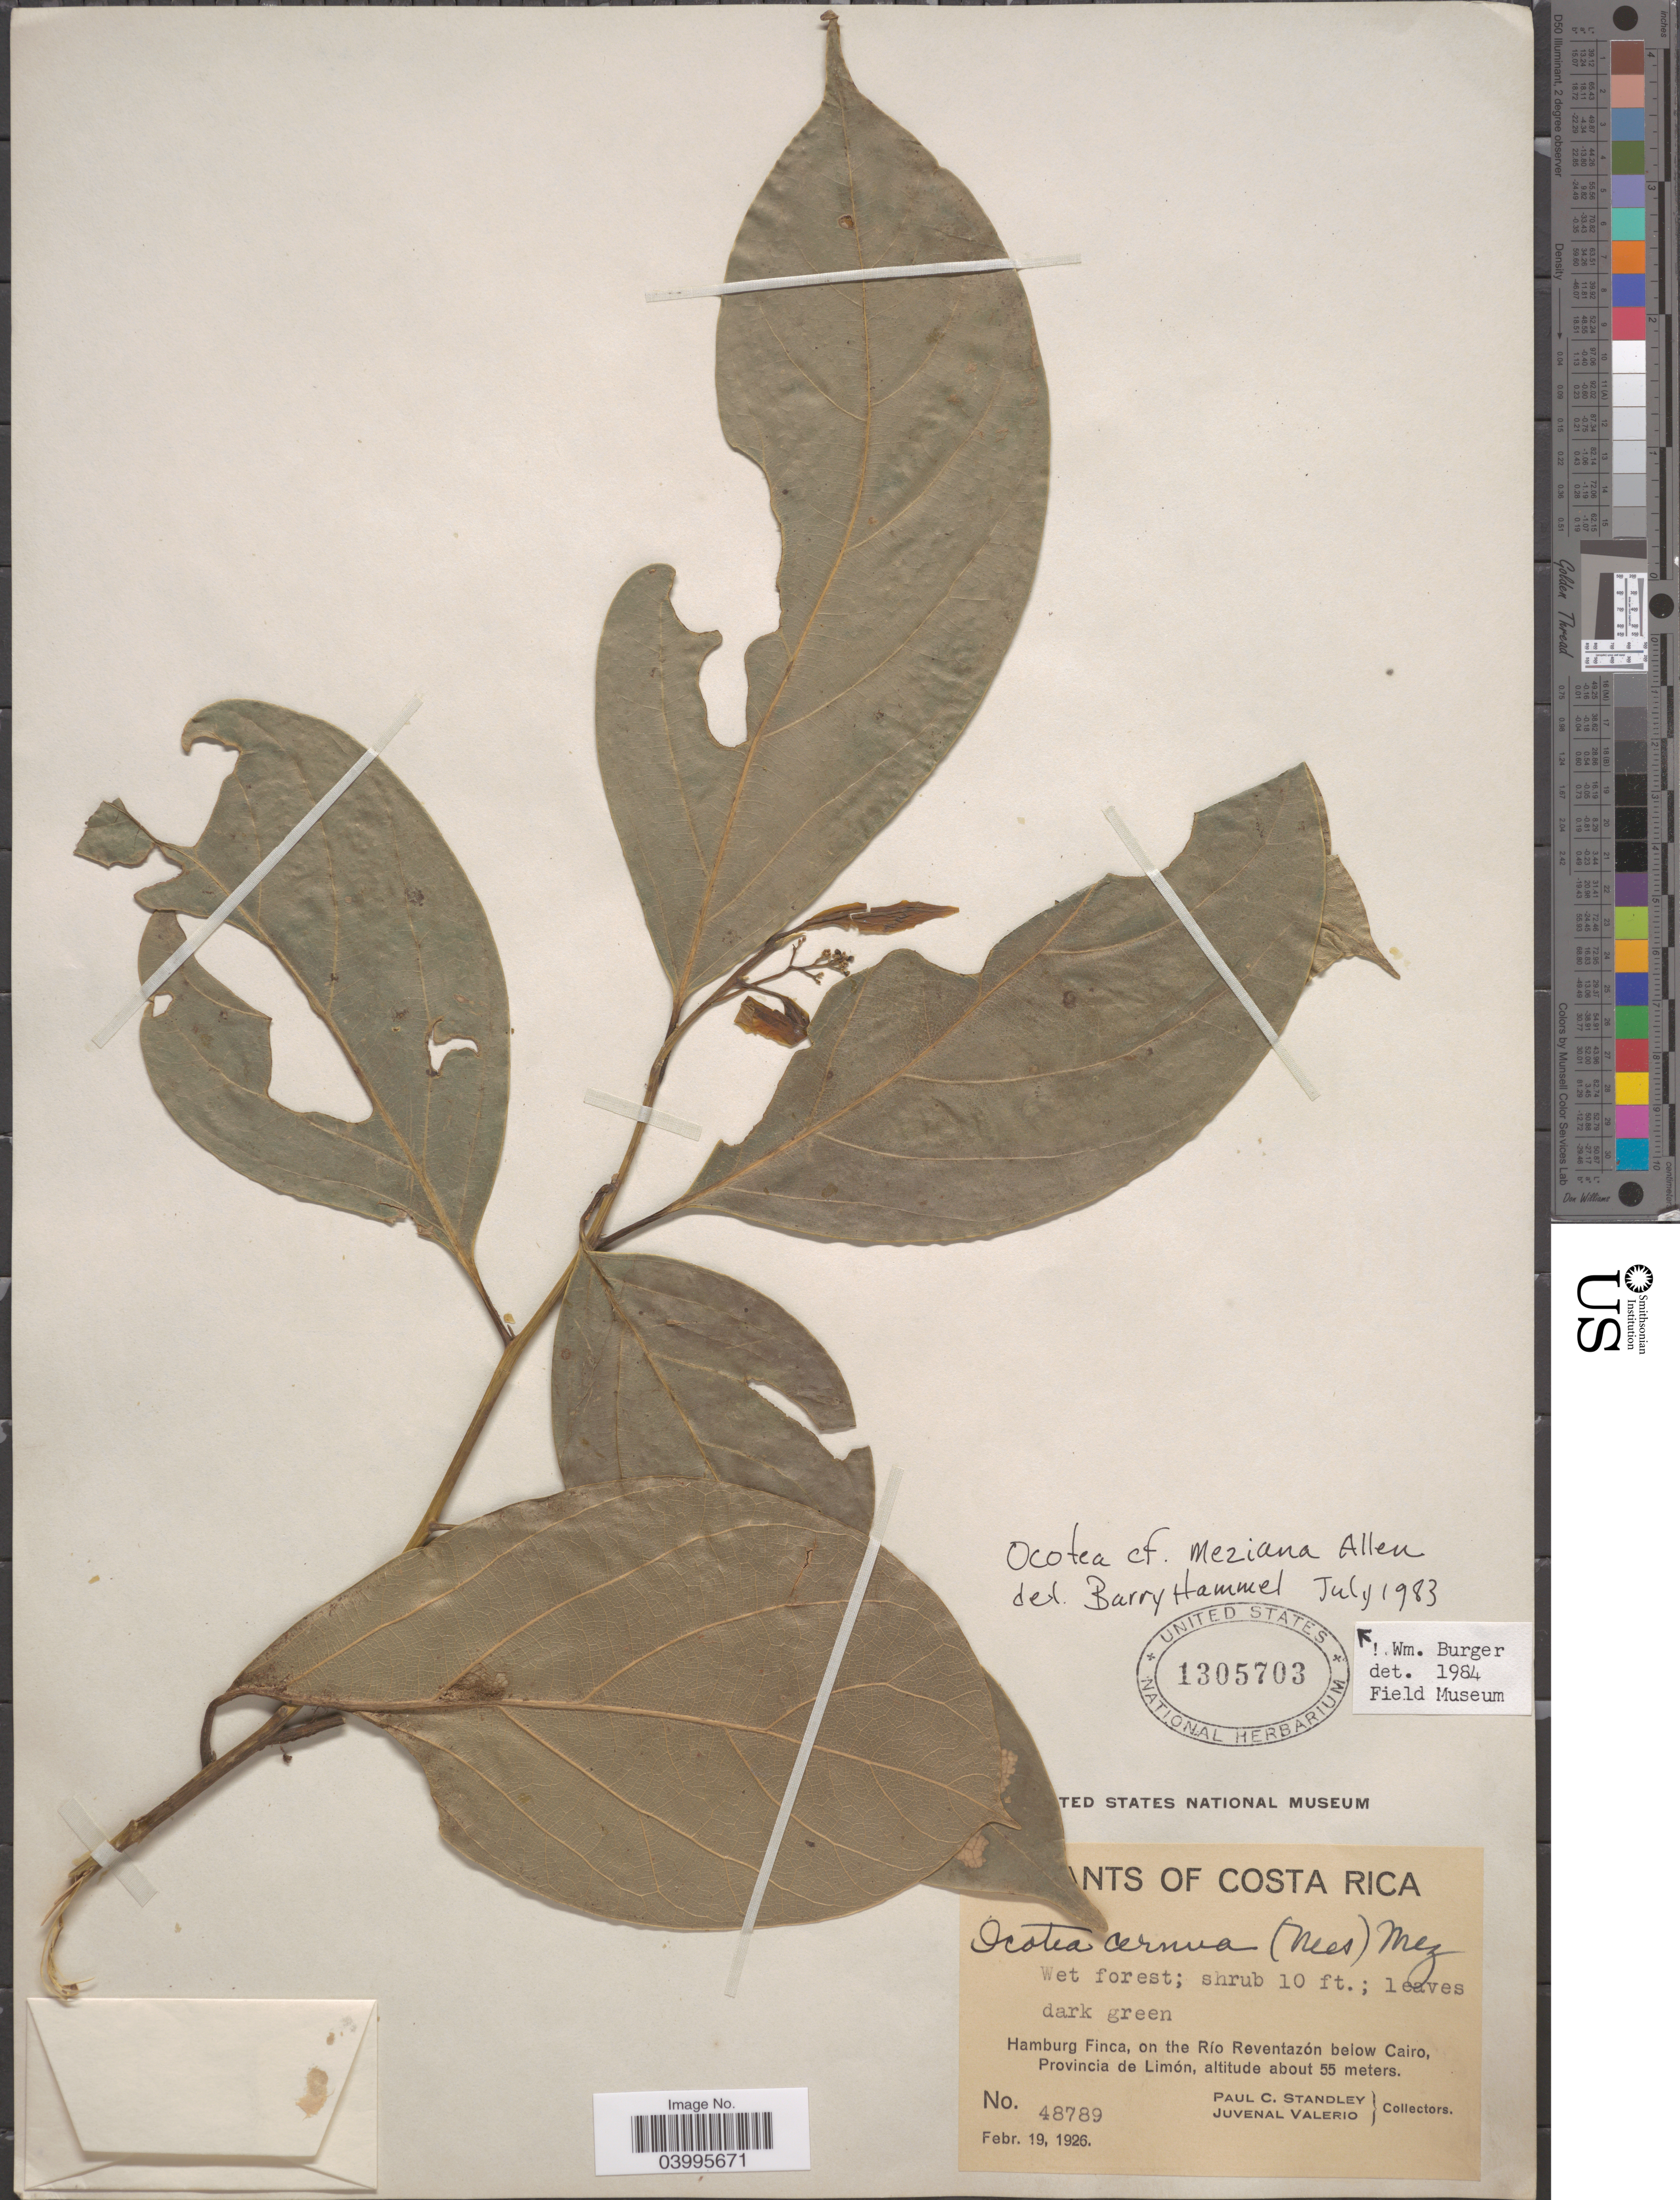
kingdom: Plantae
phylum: Tracheophyta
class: Magnoliopsida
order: Laurales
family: Lauraceae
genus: Ocotea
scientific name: Ocotea cernua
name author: (Nees) Mez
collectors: P. C. Standley & J. Valerio R.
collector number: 48789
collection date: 1926-02-19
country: Costa Rica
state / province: Limón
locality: Hamburg Finca, on the Río Reventazón below Cairo.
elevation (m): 55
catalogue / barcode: US 1305703